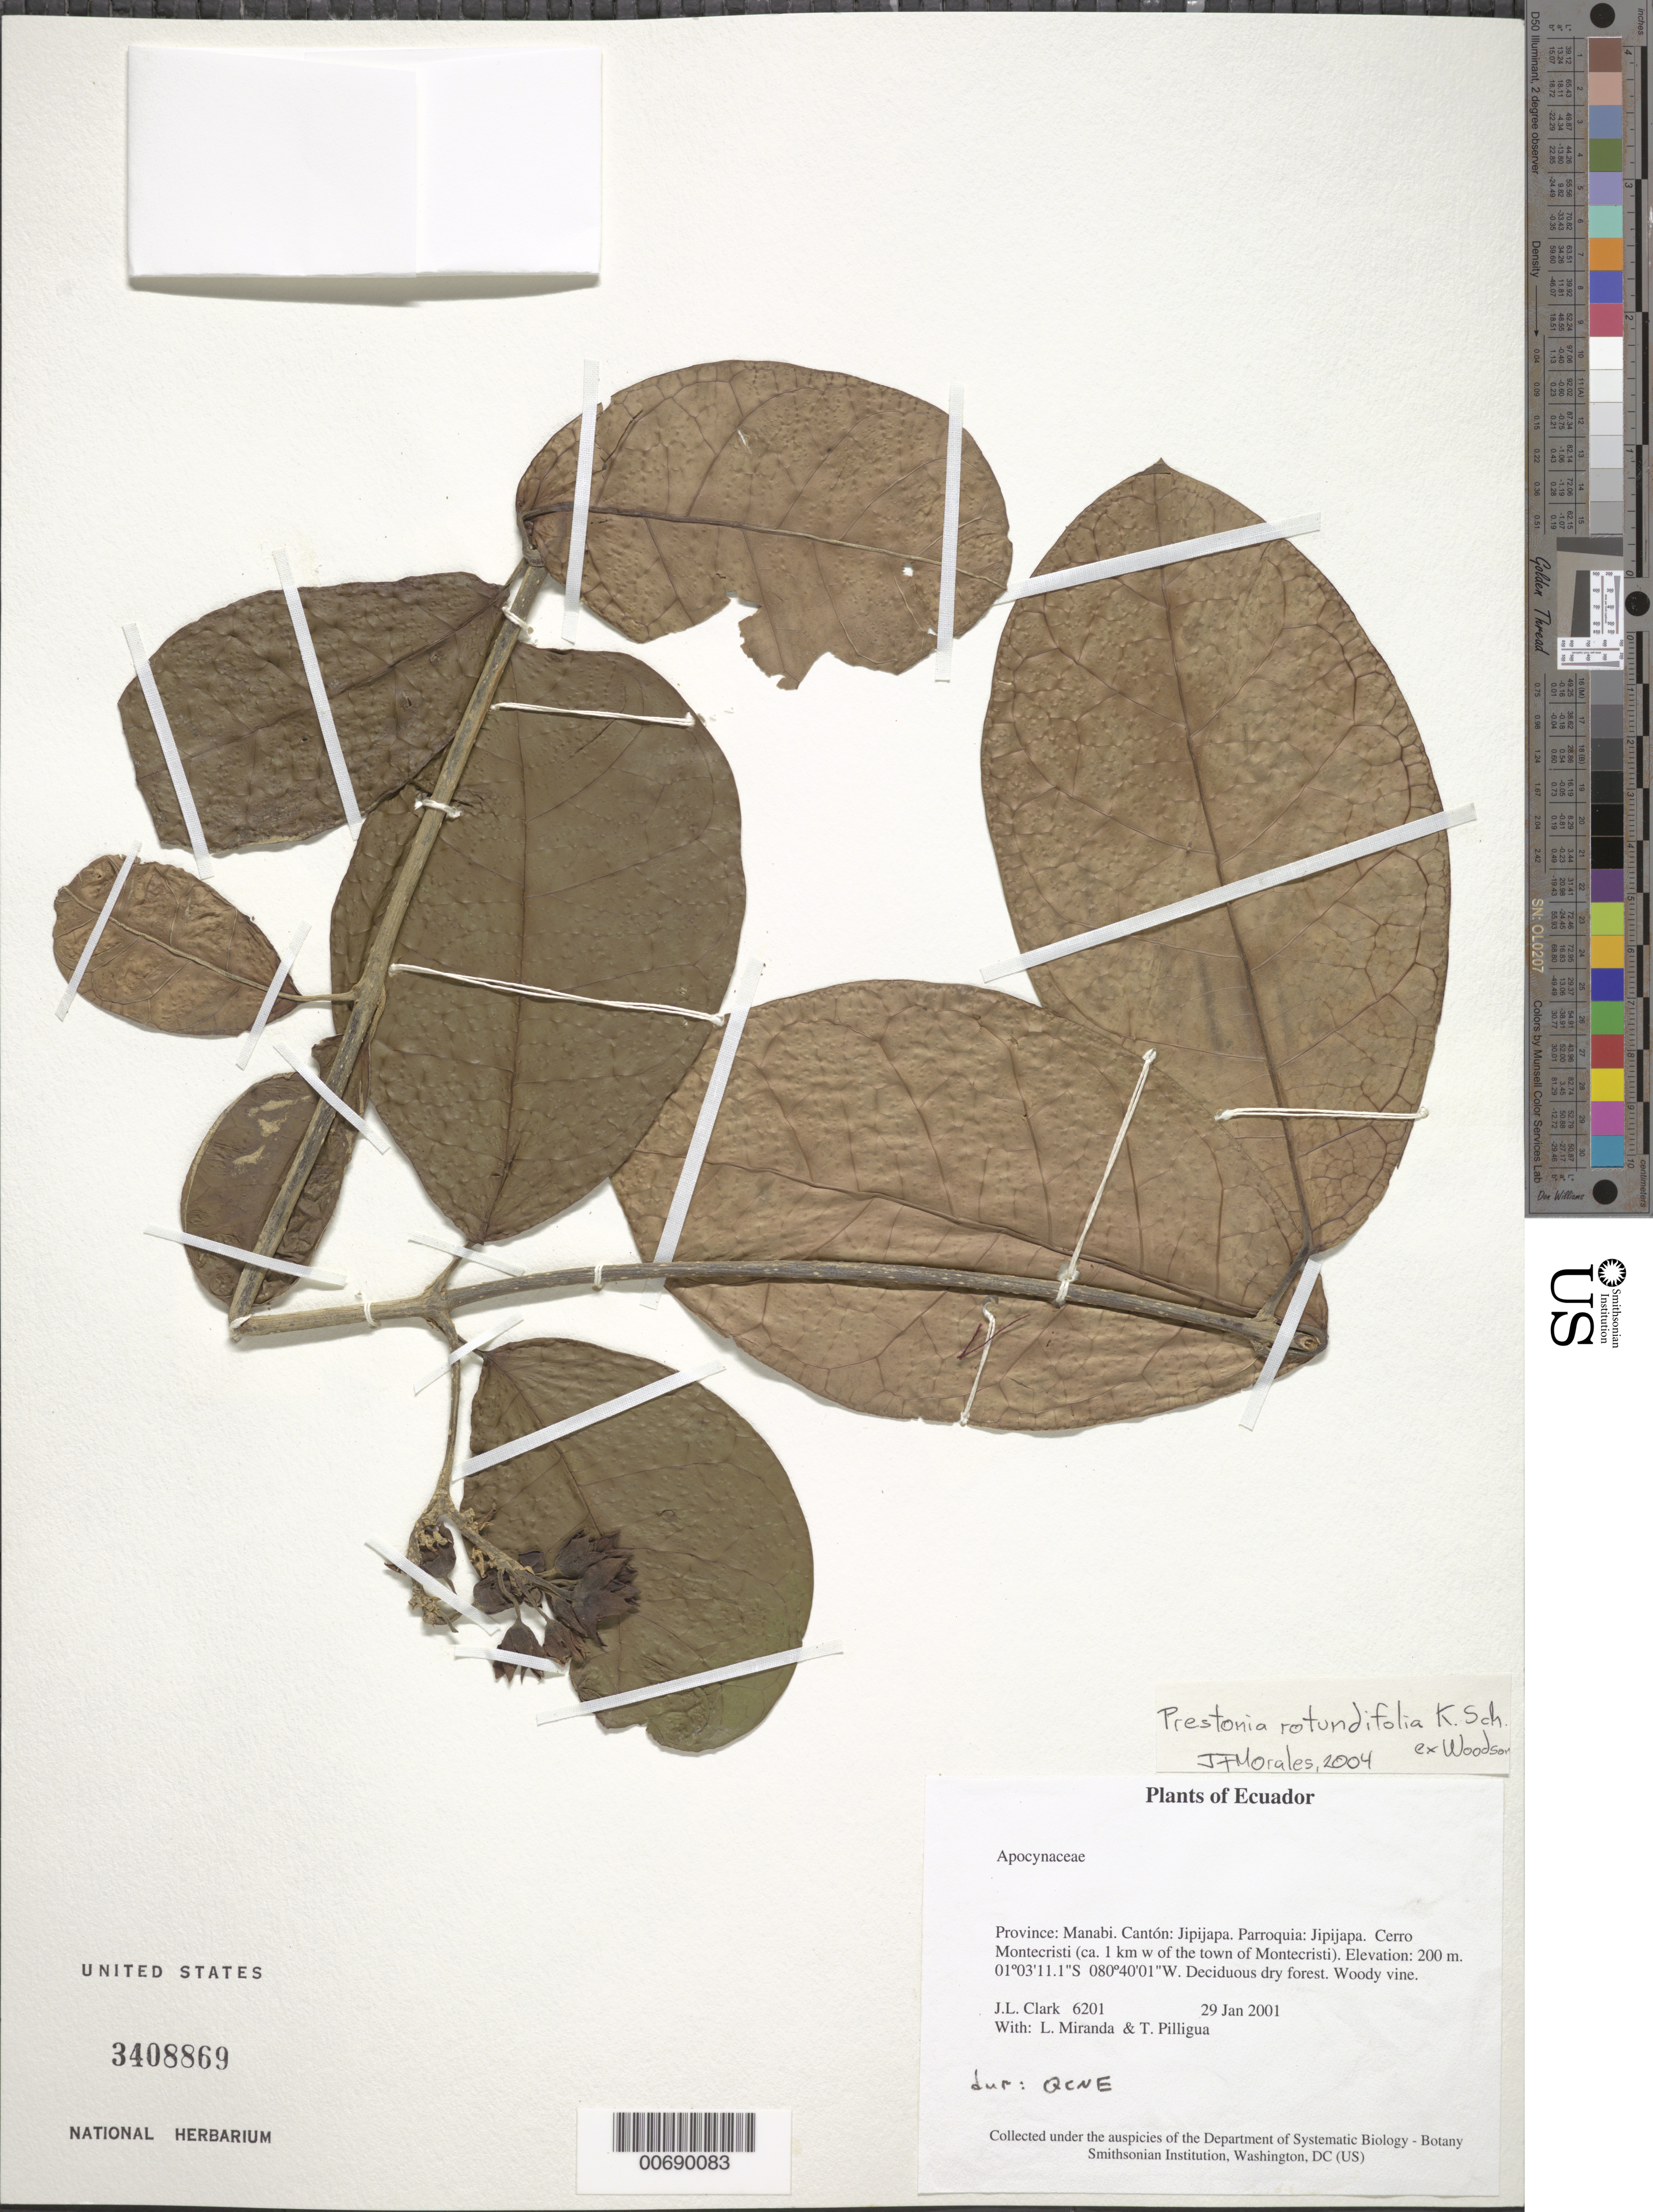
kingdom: Plantae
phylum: Tracheophyta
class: Magnoliopsida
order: Gentianales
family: Apocynaceae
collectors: J. L. Clark, L. Miranda & T. Pilligua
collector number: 6201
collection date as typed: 29 Jan 2001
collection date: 2001-01-29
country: Ecuador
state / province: Manabí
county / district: Jipijapa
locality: Parroquia: Jipijapa. Cerro Montecristi (ca. 1 km W of the town of Montecristi).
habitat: Deciduous dry forest.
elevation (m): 200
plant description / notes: QCNE, US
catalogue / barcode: US 3408869